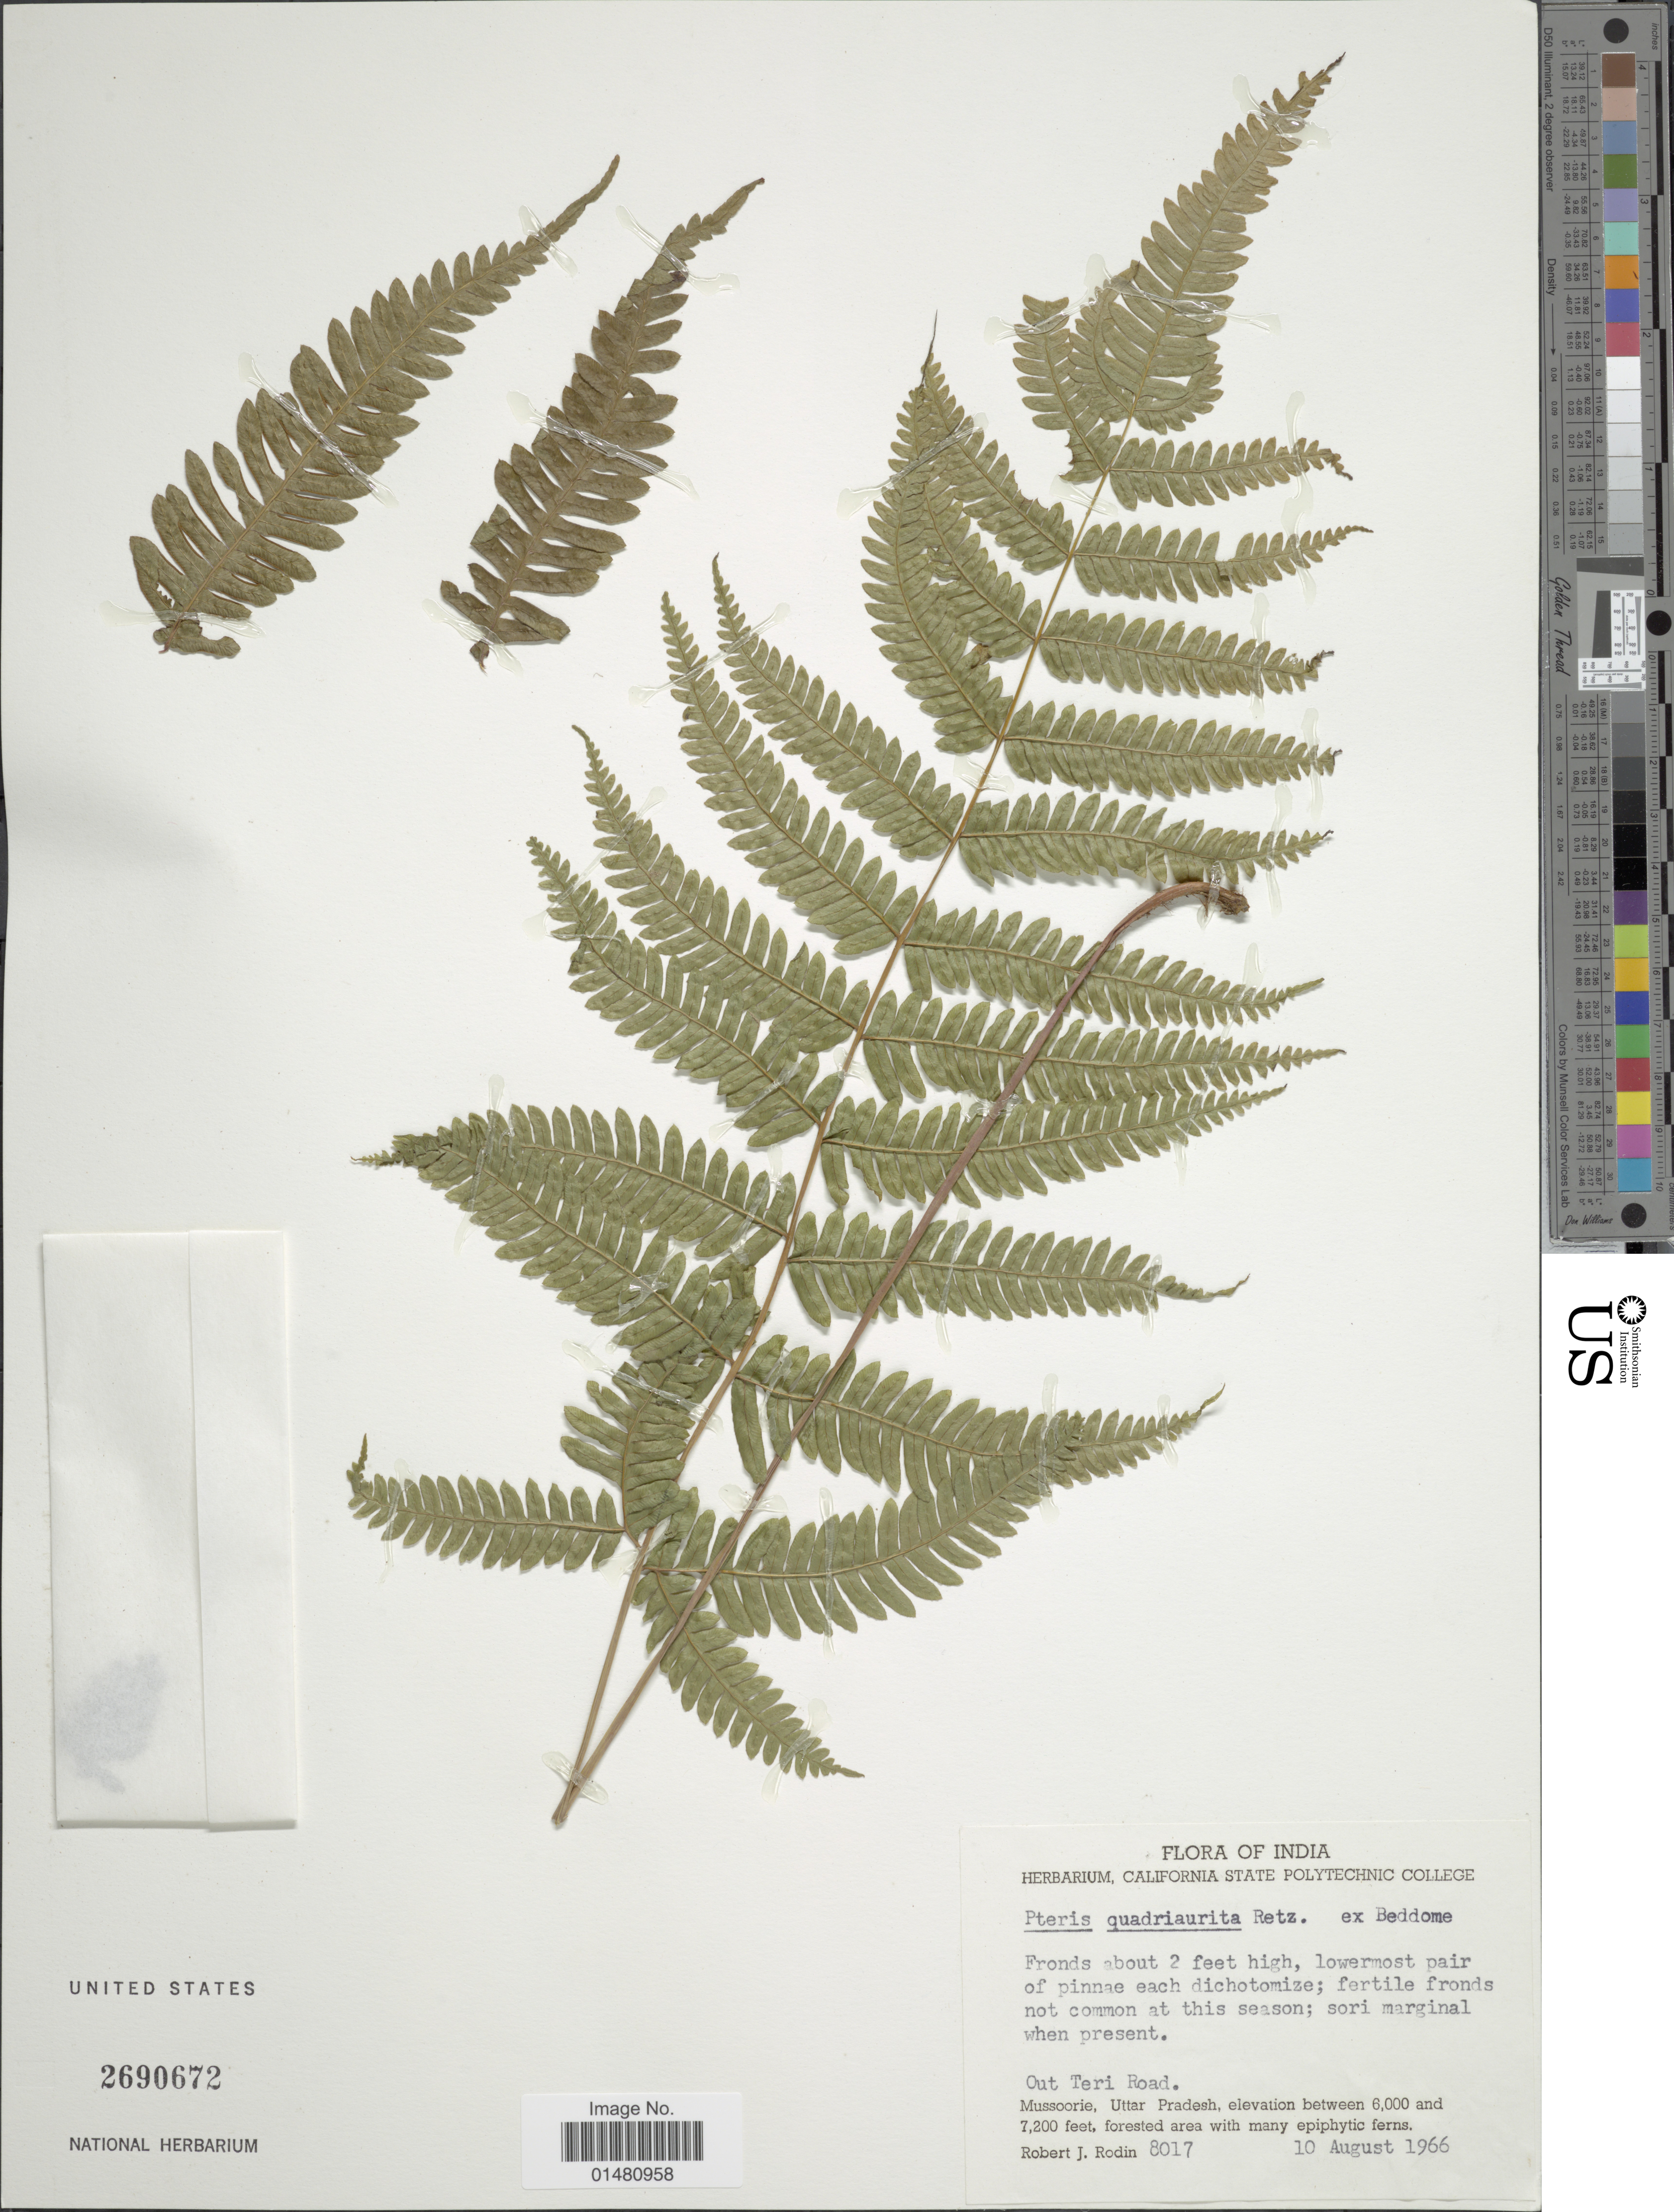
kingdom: Plantae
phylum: Tracheophyta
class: Polypodiopsida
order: Polypodiales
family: Pteridaceae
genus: Pteris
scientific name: Pteris quadriaurita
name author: Retz.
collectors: R. J. Rodin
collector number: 8017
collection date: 1966-08-10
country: India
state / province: Uttar Pradesh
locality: Out Teri Road. Mussoorie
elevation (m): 1829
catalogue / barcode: US 2690672